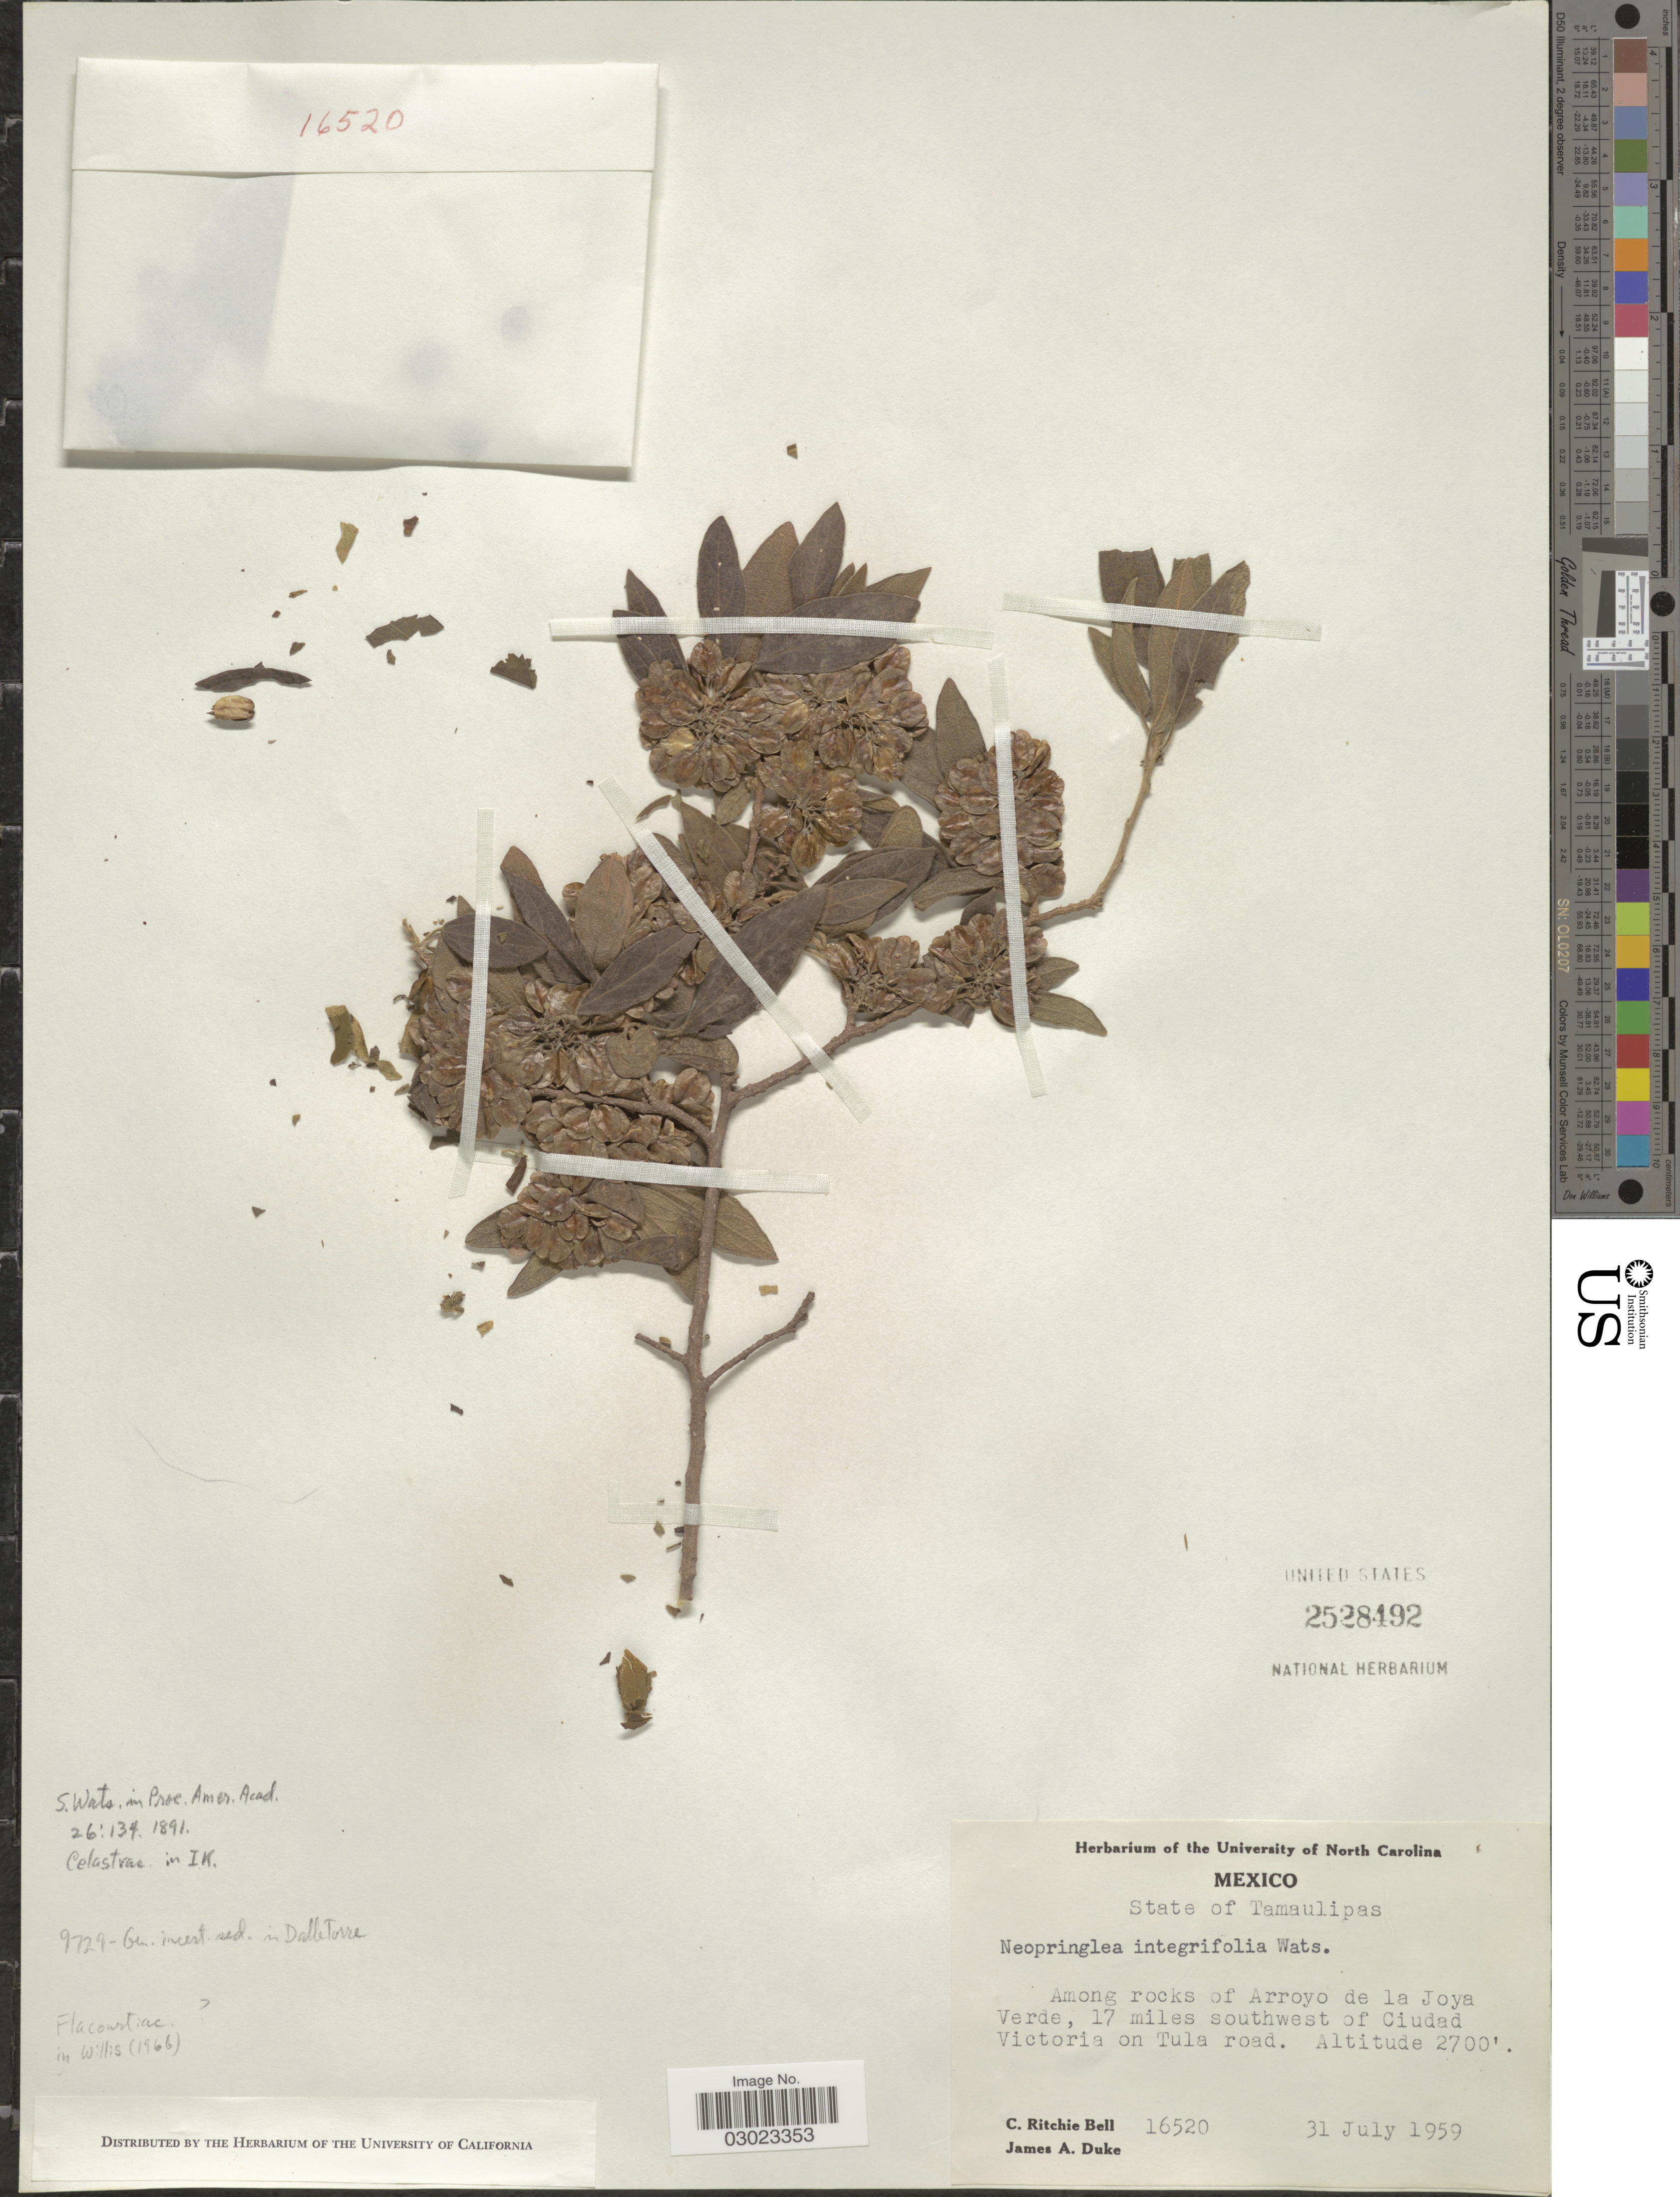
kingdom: Plantae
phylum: Tracheophyta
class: Magnoliopsida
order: Malpighiales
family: Salicaceae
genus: Neopringlea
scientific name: Neopringlea integrifolia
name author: (Hemsl.) S. Watson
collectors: C. R. Bell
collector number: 16520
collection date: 1959-07-31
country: Mexico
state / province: Tamaulipas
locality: Among rocks of Arroyo de la Joya Verde, 17 miles southwest of Ciudad Victoria on Tula road.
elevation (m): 823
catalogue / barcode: US 2528492